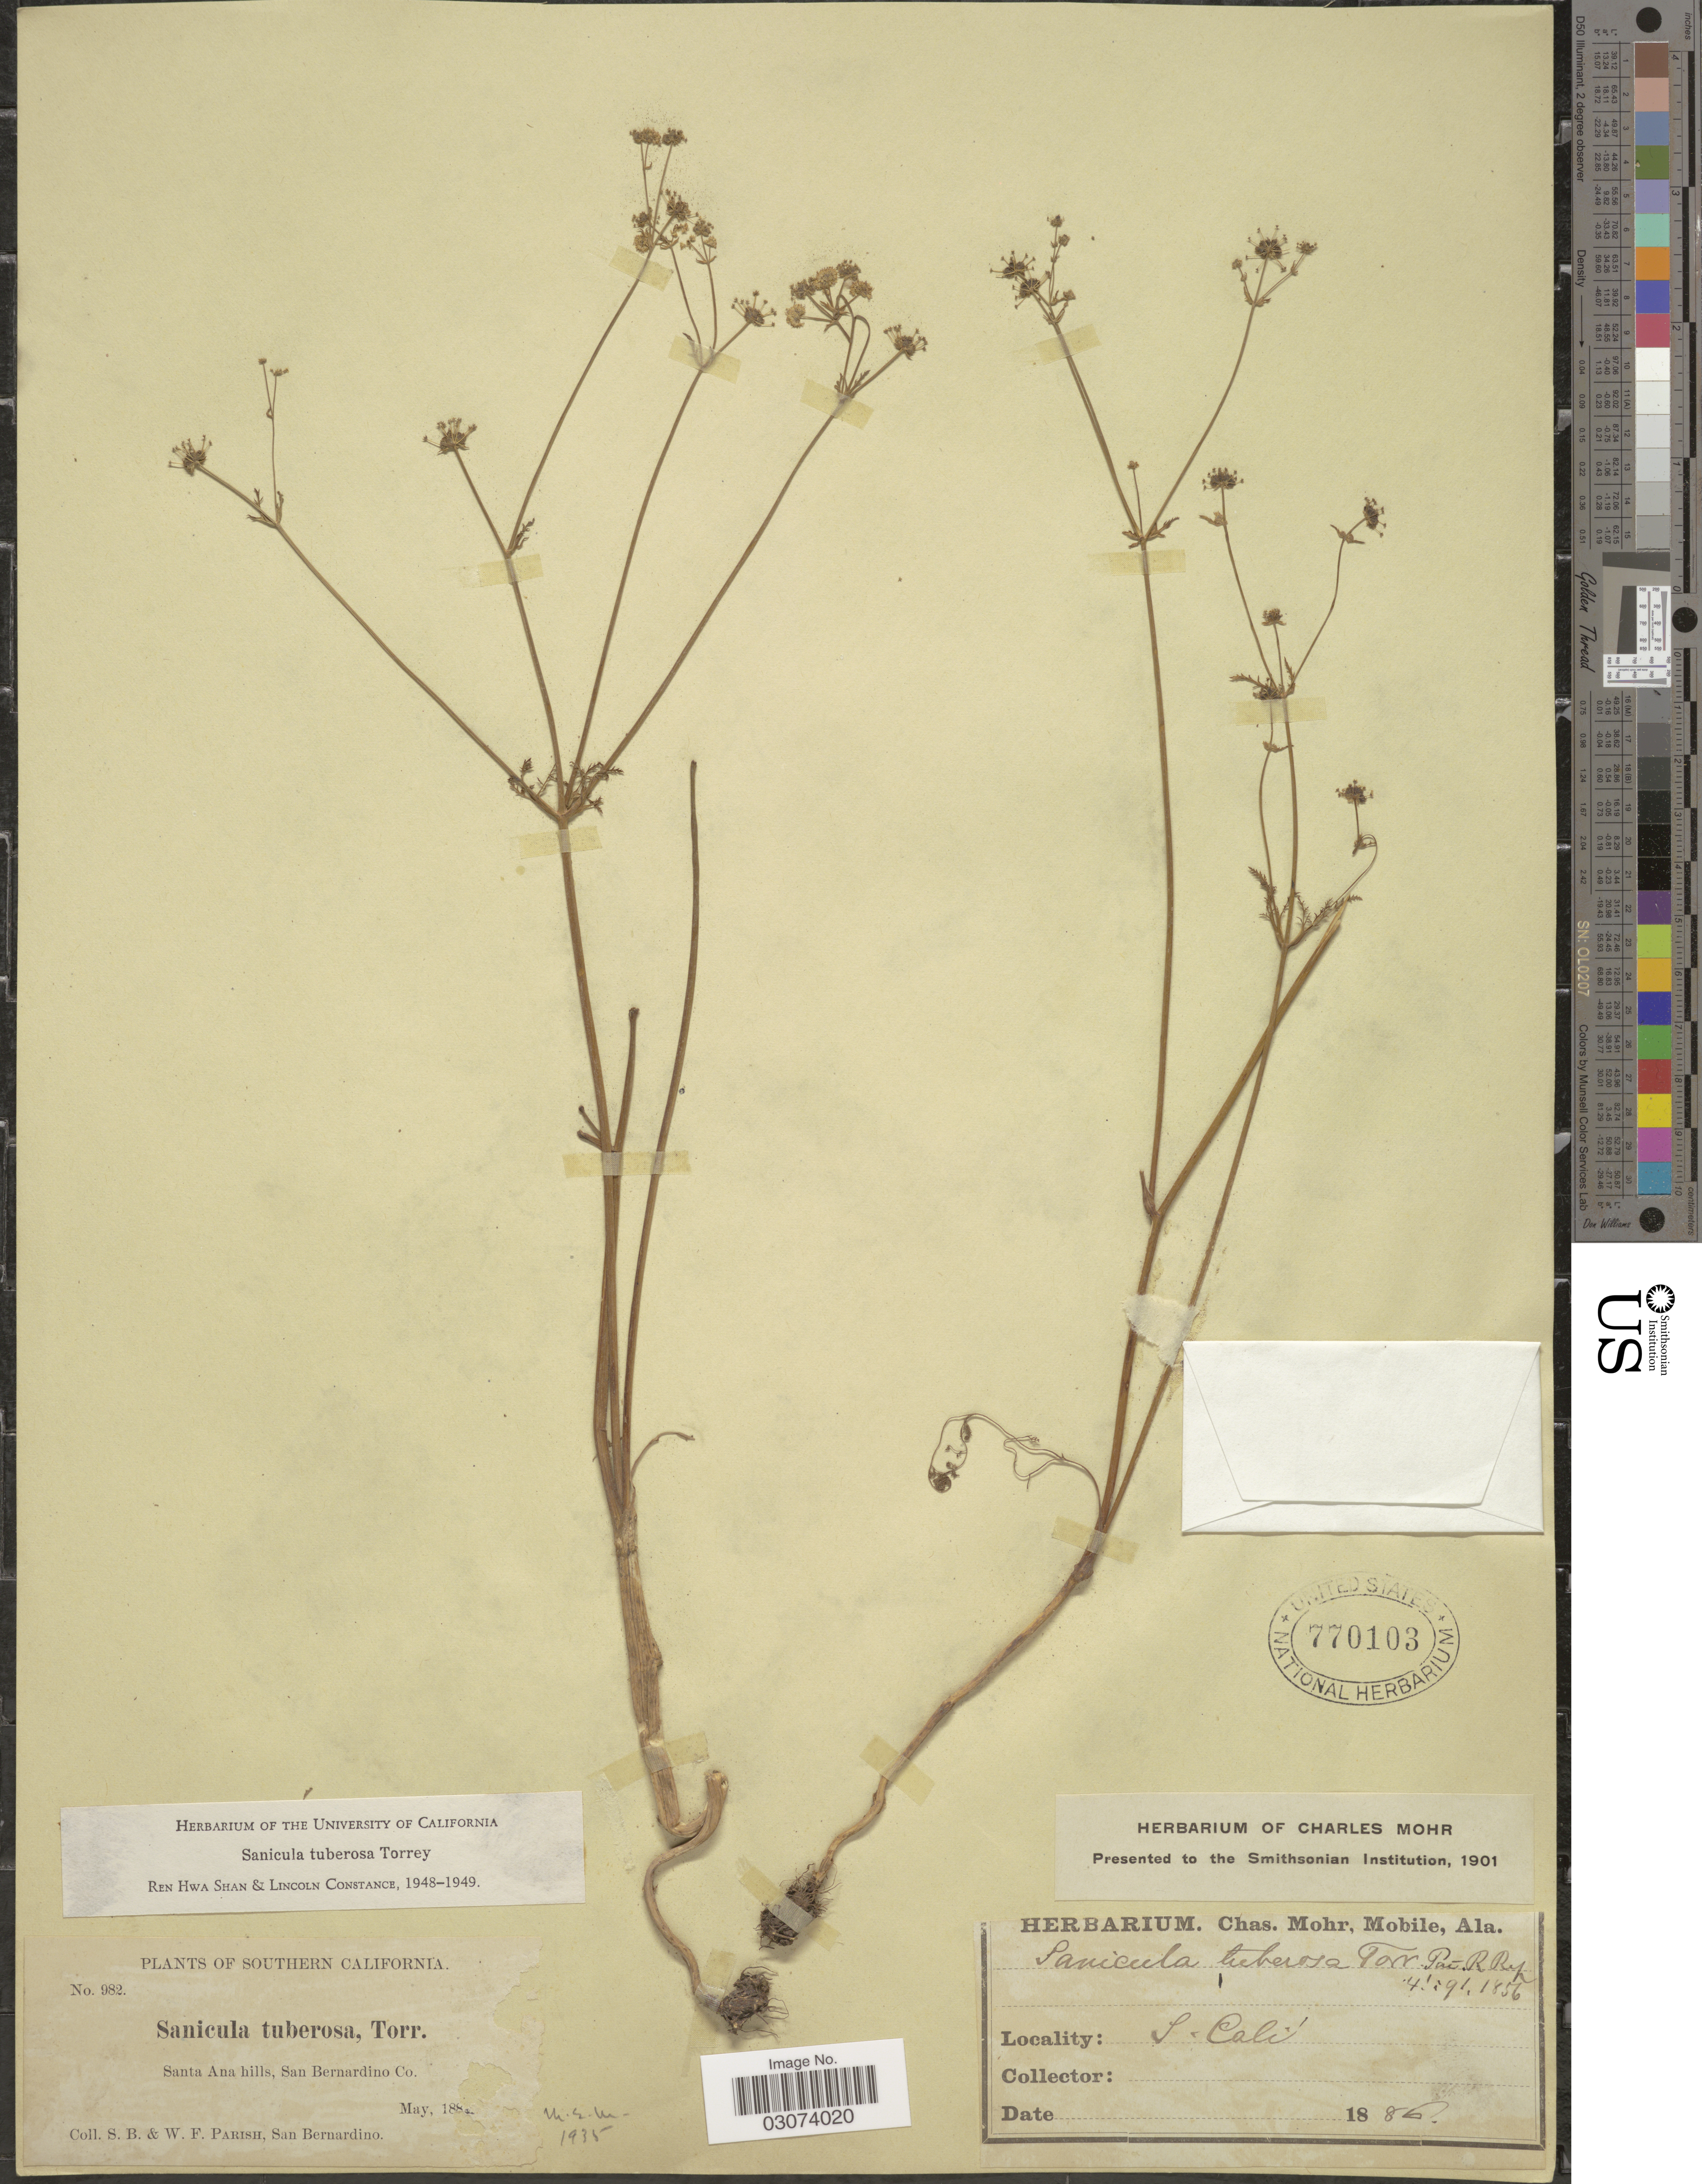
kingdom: Plantae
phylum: Tracheophyta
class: Magnoliopsida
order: Apiales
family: Apiaceae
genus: Sanicula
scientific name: Sanicula tuberosa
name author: Torr.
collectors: S. B. Parish & W. F. Parish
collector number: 982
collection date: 1886-05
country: United States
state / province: California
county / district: San Bernardino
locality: Southern California. Santa Ana hills, San Bernardino Co.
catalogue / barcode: US 770103